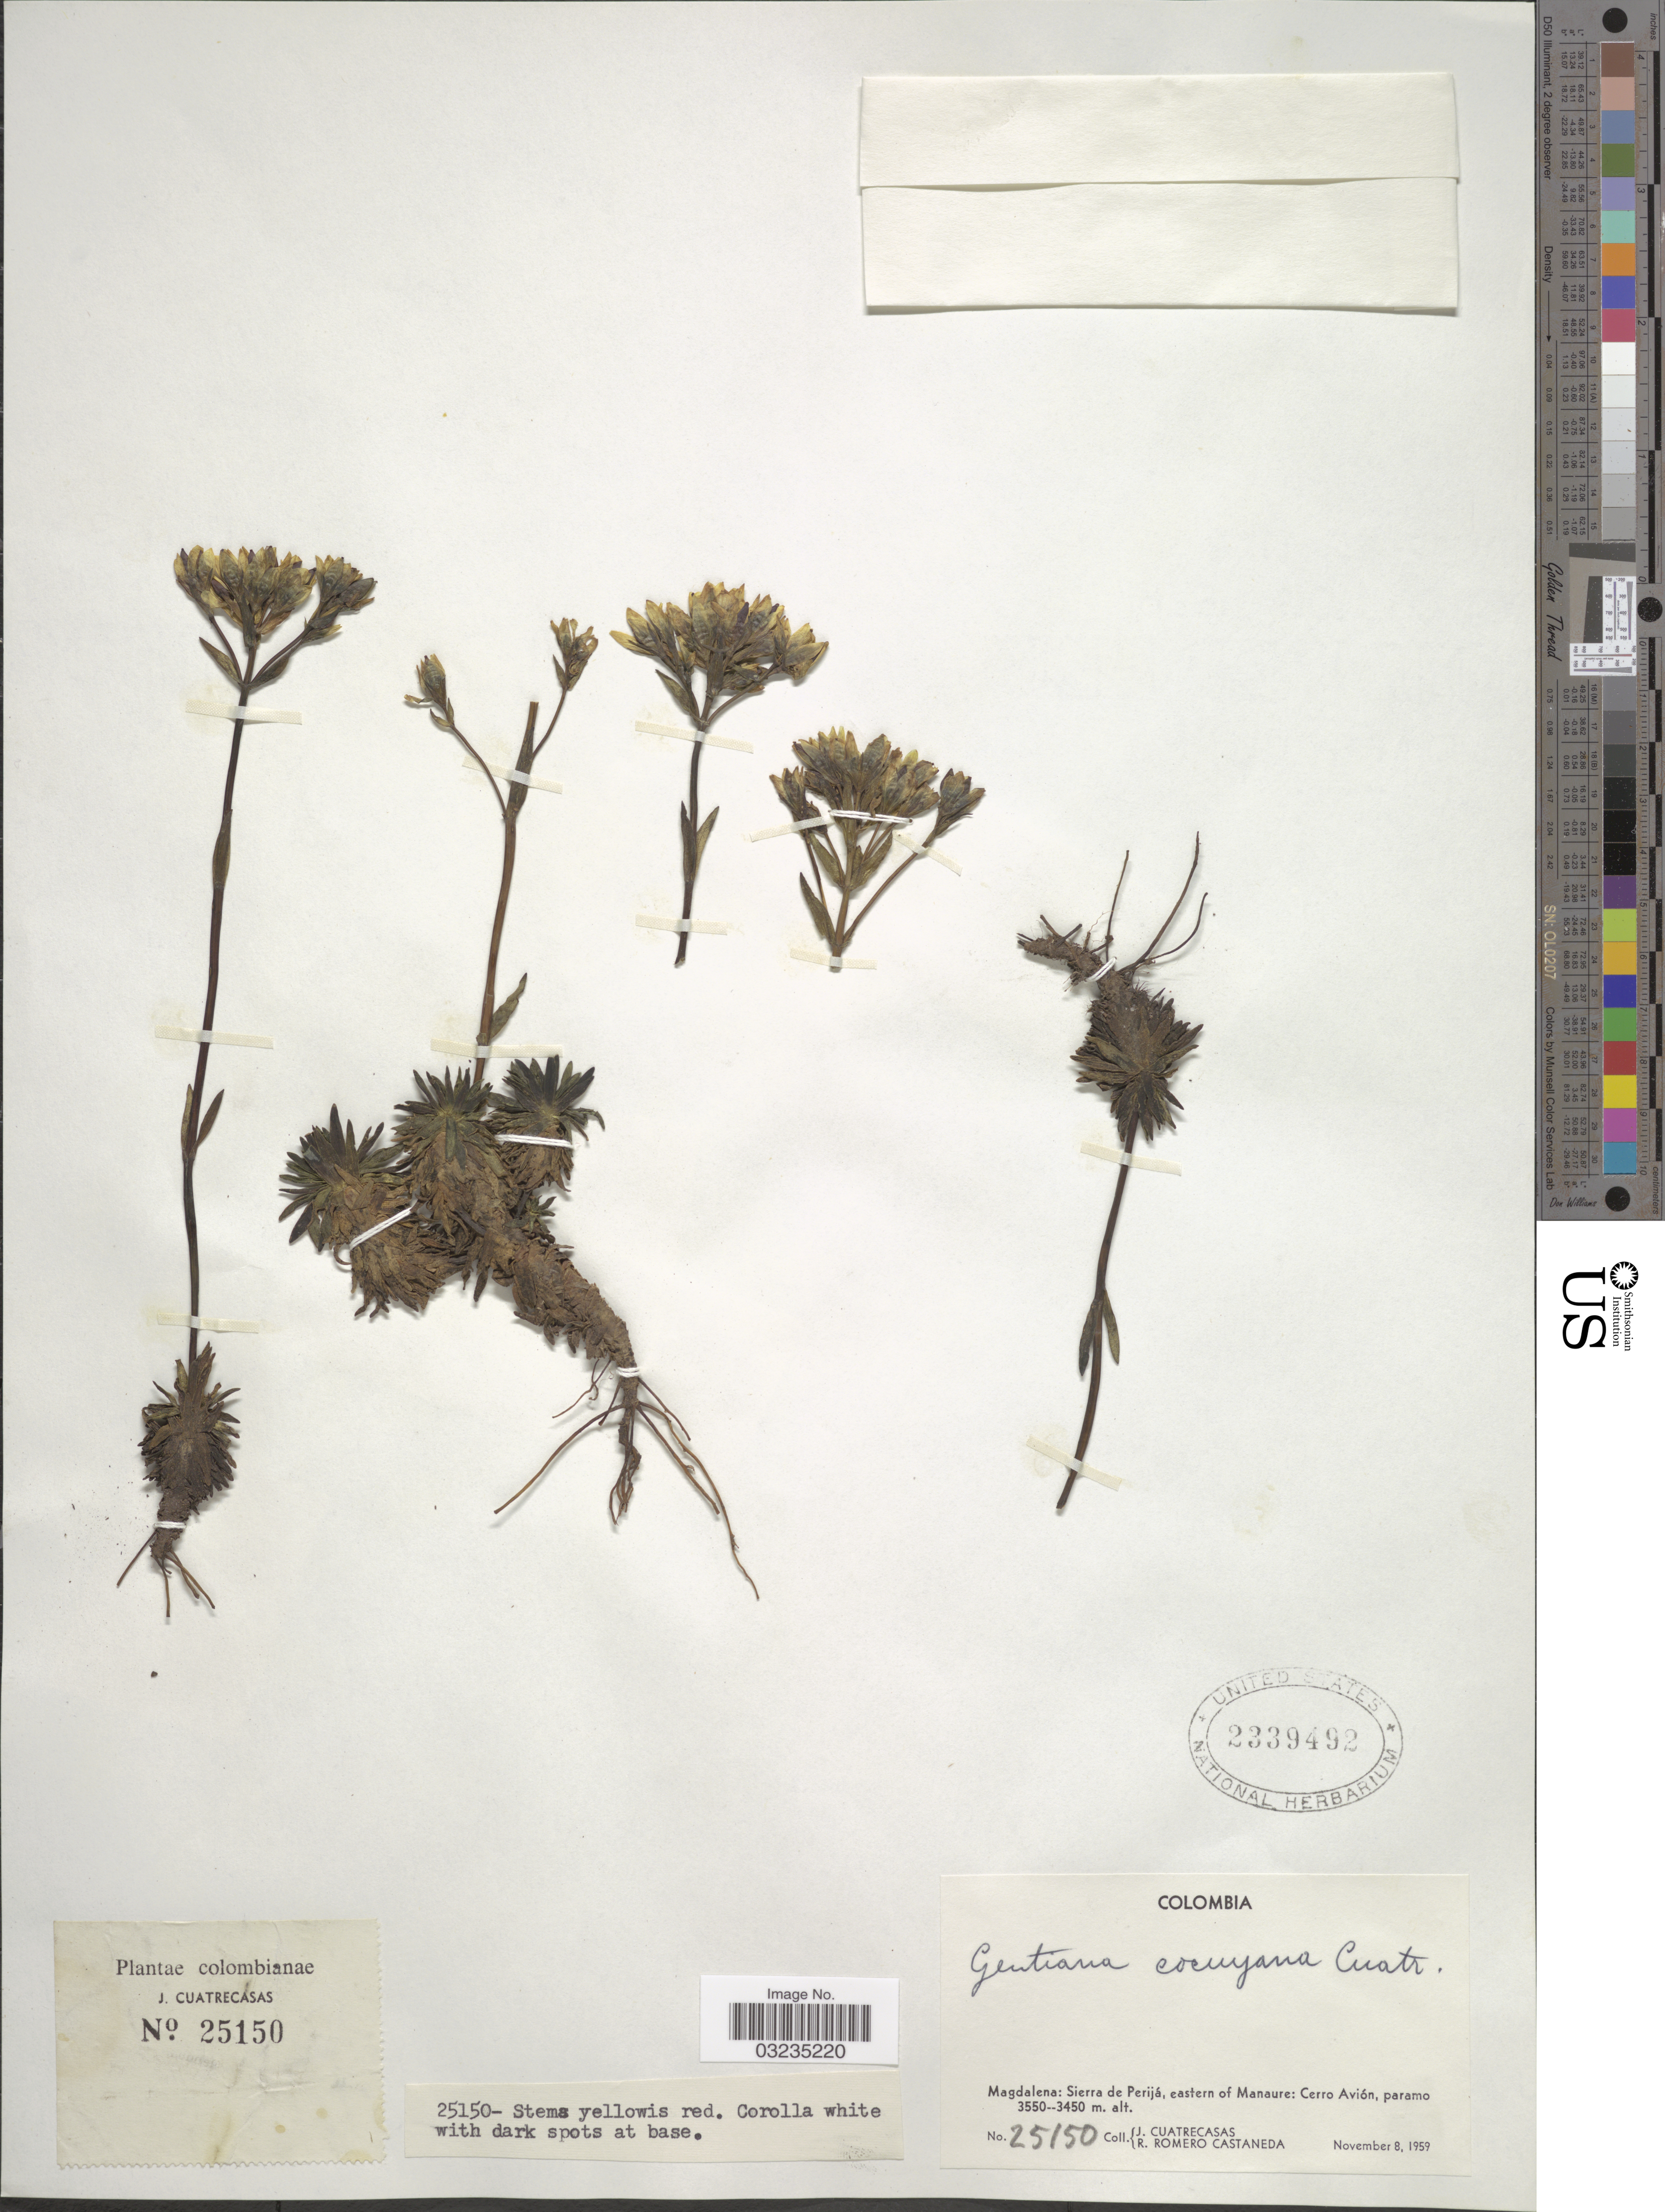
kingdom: Plantae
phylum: Tracheophyta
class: Magnoliopsida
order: Gentianales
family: Gentianaceae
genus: Gentiana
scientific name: Gentiana cocuyana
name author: Cuatrec.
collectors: J. Cuatrecasas & R. Romero Castañeda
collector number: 25150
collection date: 1959-11-08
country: Colombia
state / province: Magdalena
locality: Sierra de Perijá, eastern of Manaure: Cerro Avión, paramo.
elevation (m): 3450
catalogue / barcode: US 2339492